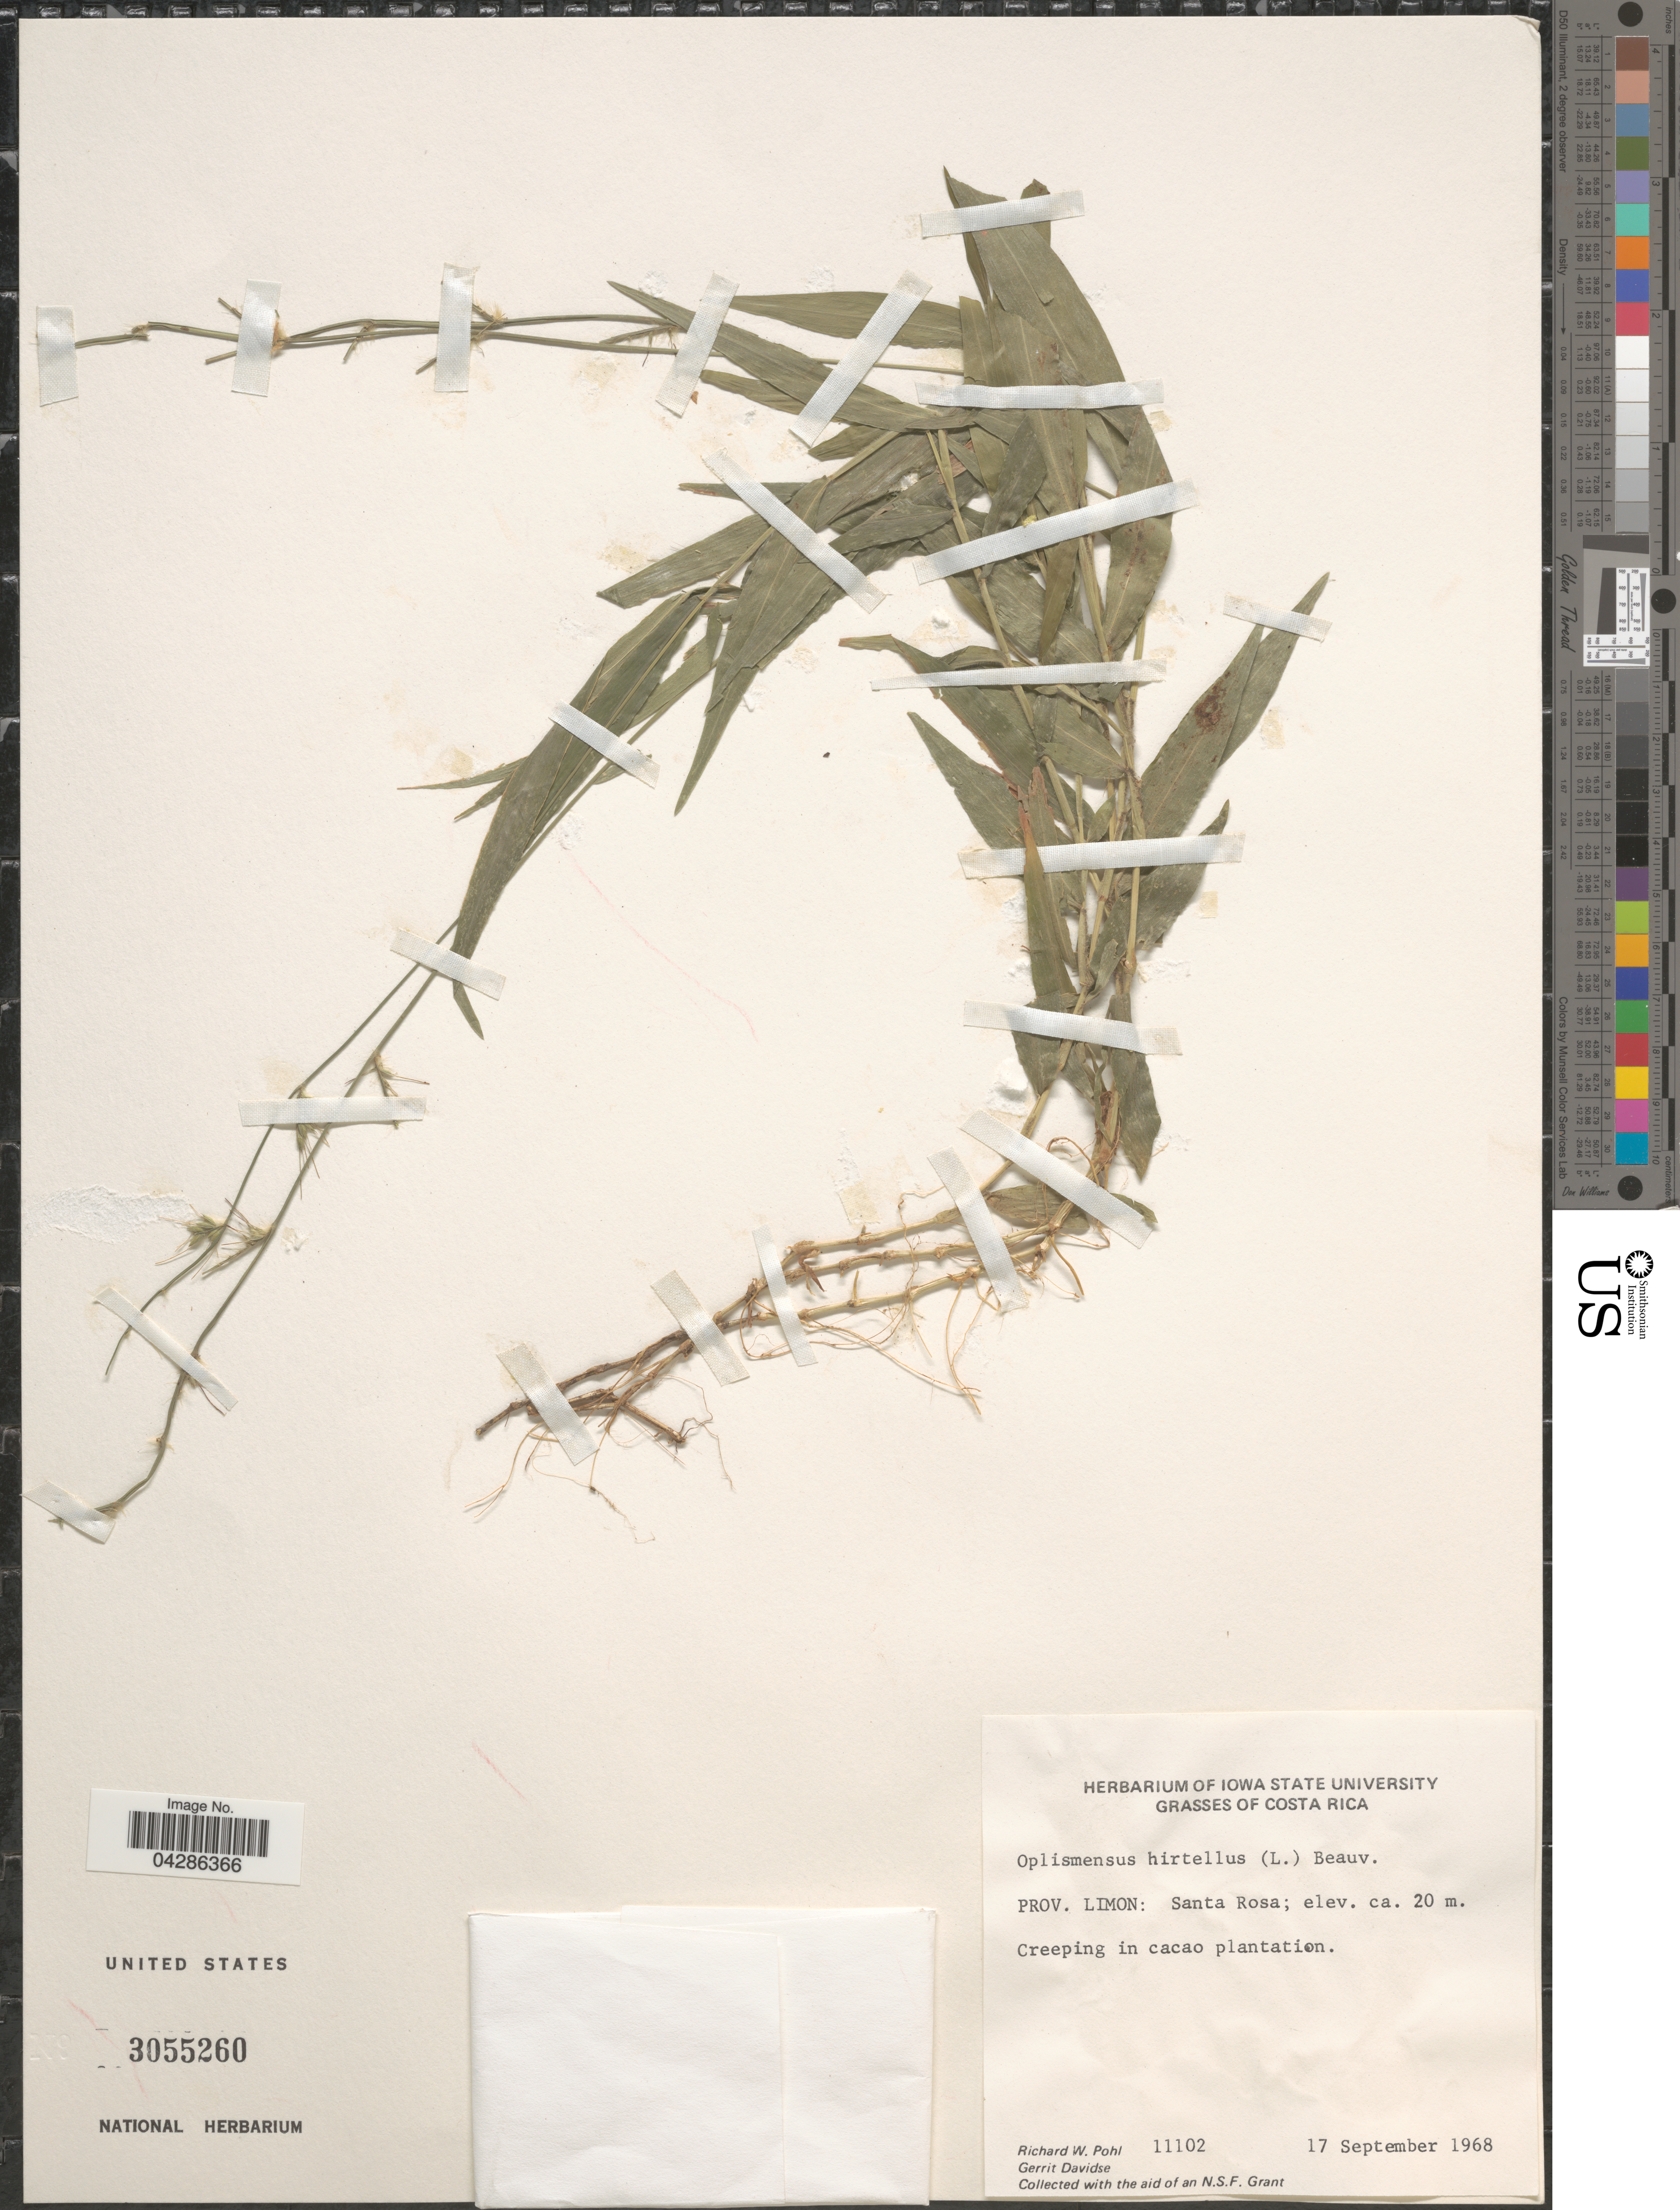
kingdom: Plantae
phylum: Tracheophyta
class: Liliopsida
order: Poales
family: Poaceae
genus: Oplismenus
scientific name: Oplismenus hirtellus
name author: (L.) P. Beauv.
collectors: R. W. Pohl & G. Davidse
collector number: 11102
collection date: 1968-09-17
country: Costa Rica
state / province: Limón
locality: Santa Rosa.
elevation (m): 20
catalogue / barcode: US 3055260